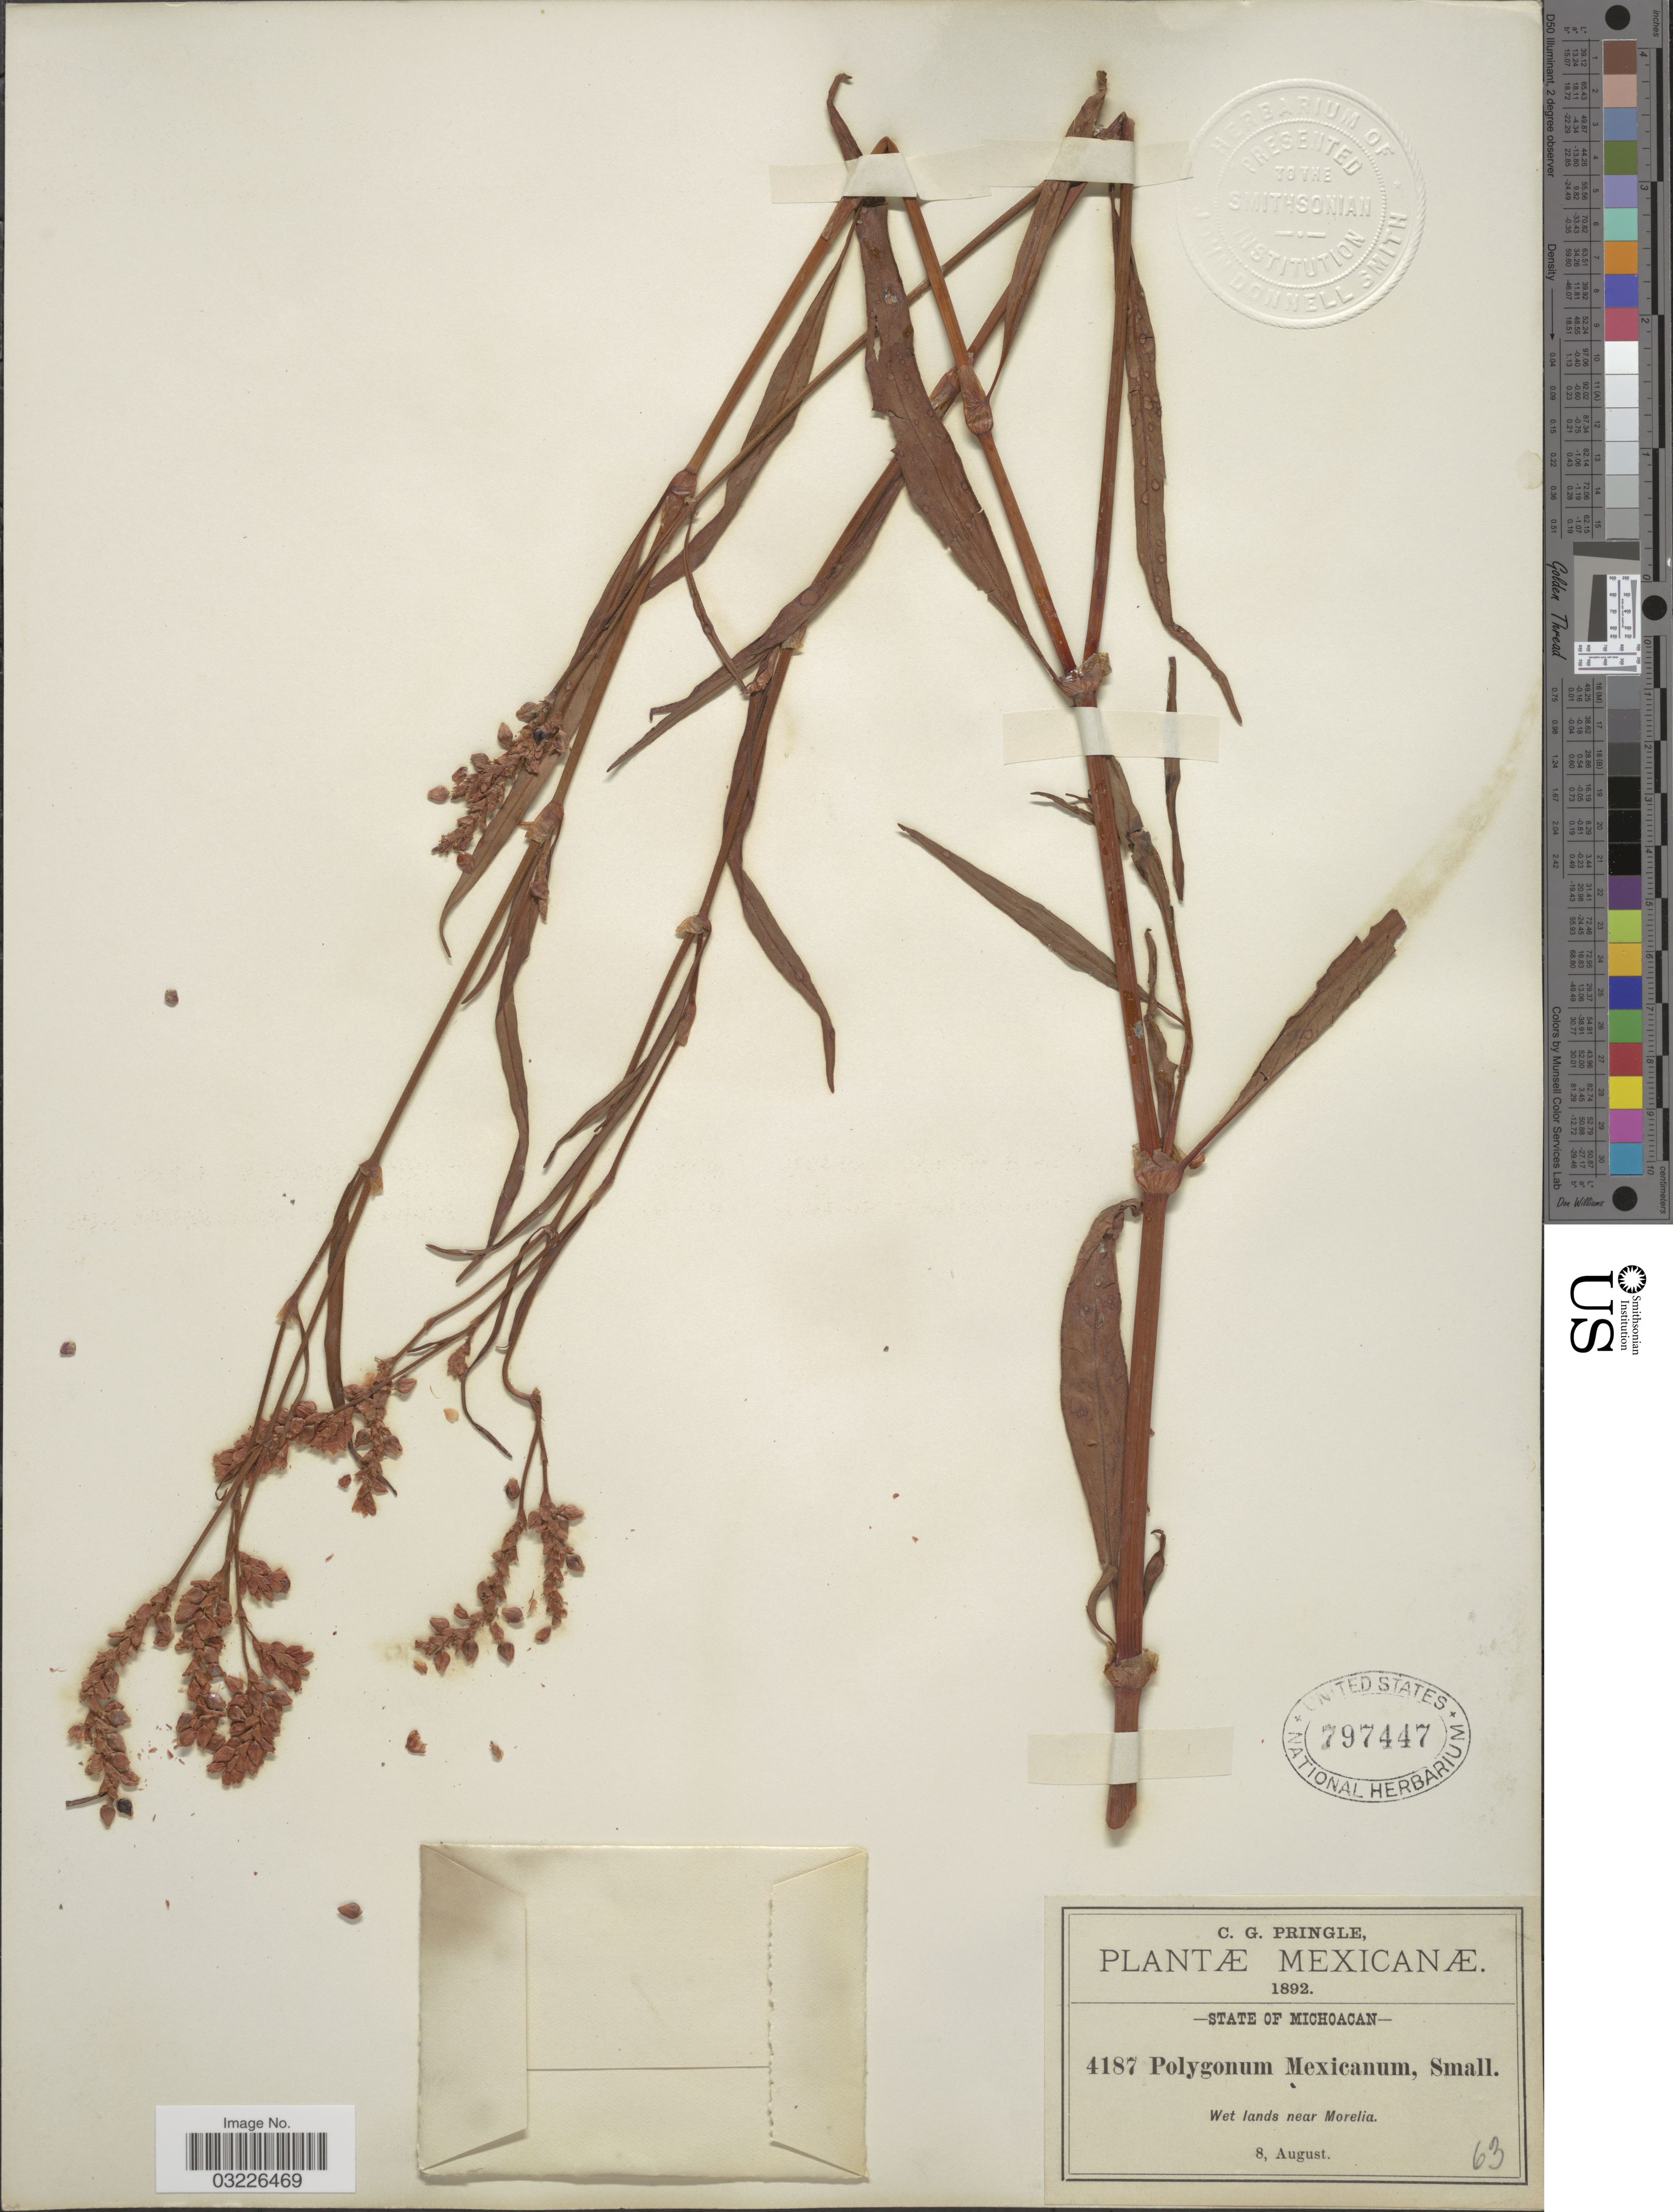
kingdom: Plantae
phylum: Tracheophyta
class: Magnoliopsida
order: Caryophyllales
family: Polygonaceae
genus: Persicaria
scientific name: Persicaria sp.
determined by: Atha, D. E.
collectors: C. G. Pringle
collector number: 4187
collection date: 1892-08-08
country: Mexico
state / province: Michoacán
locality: Wet lands near Morelia.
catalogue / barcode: US 797447